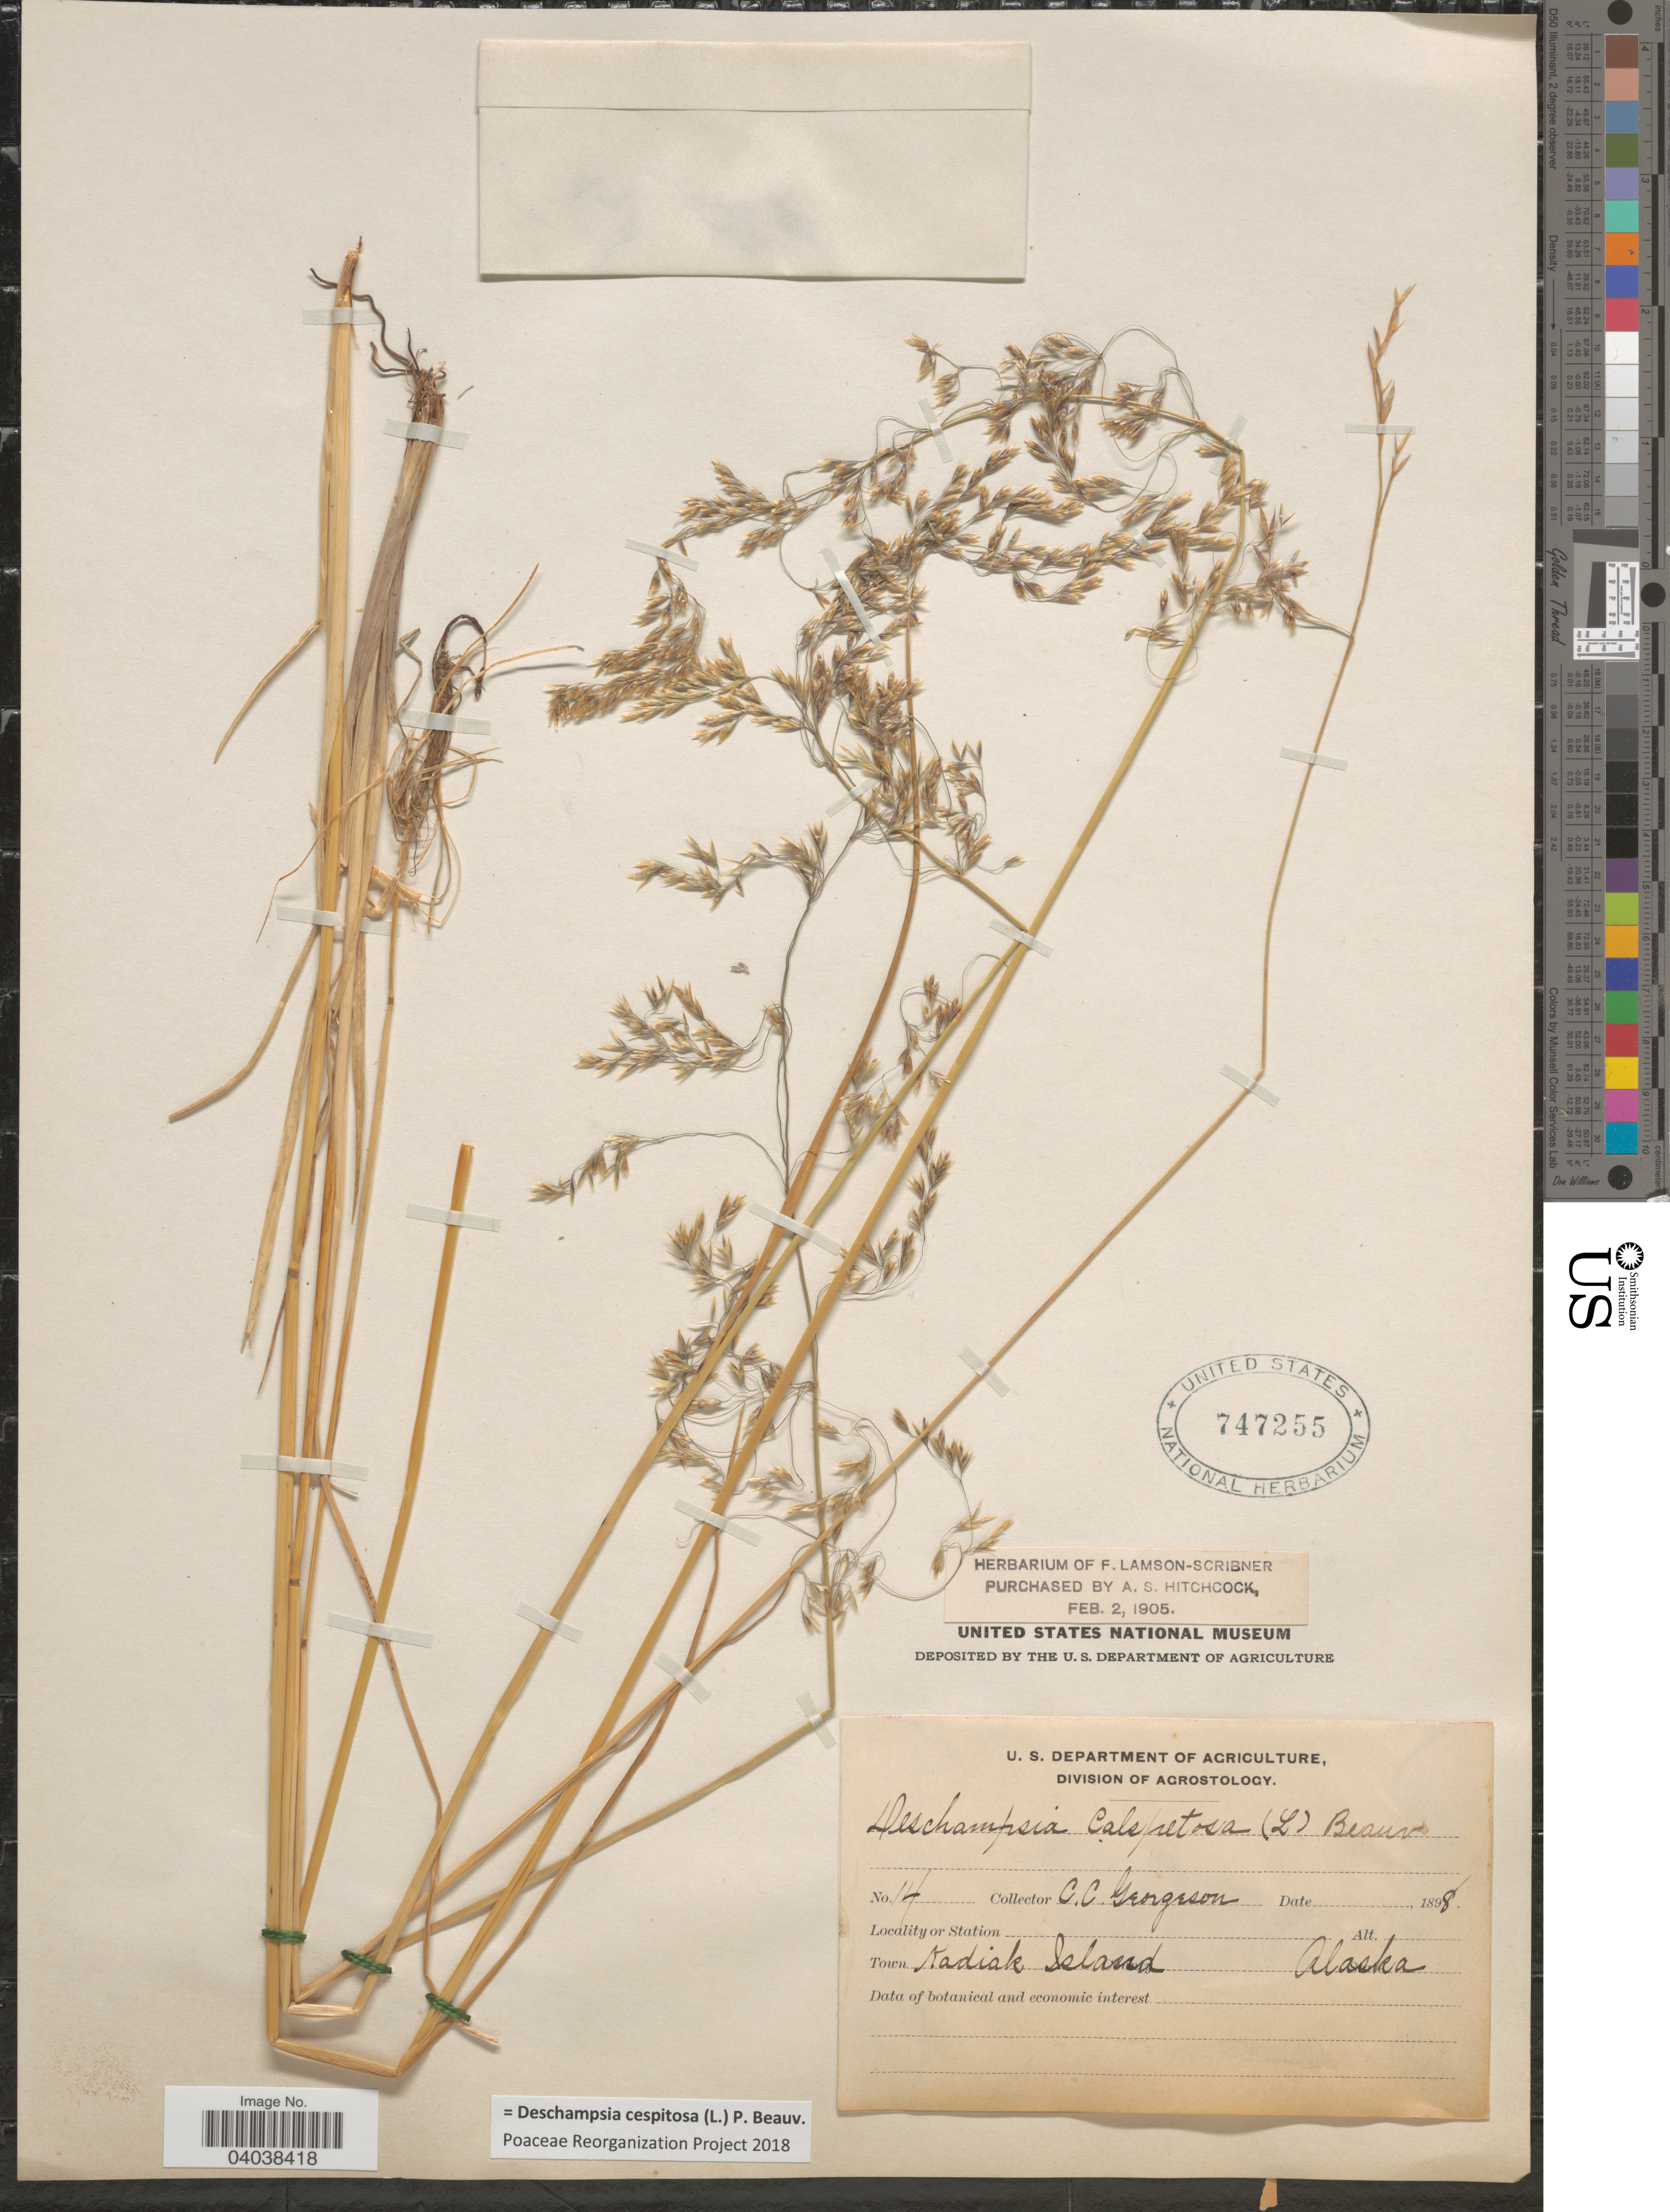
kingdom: Plantae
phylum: Tracheophyta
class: Liliopsida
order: Poales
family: Poaceae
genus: Deschampsia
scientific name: Deschampsia cespitosa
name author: (L.) P. Beauv.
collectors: C. Georgeson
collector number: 14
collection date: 1898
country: United States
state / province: Alaska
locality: Town Kadiak Island.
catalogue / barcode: US 747255